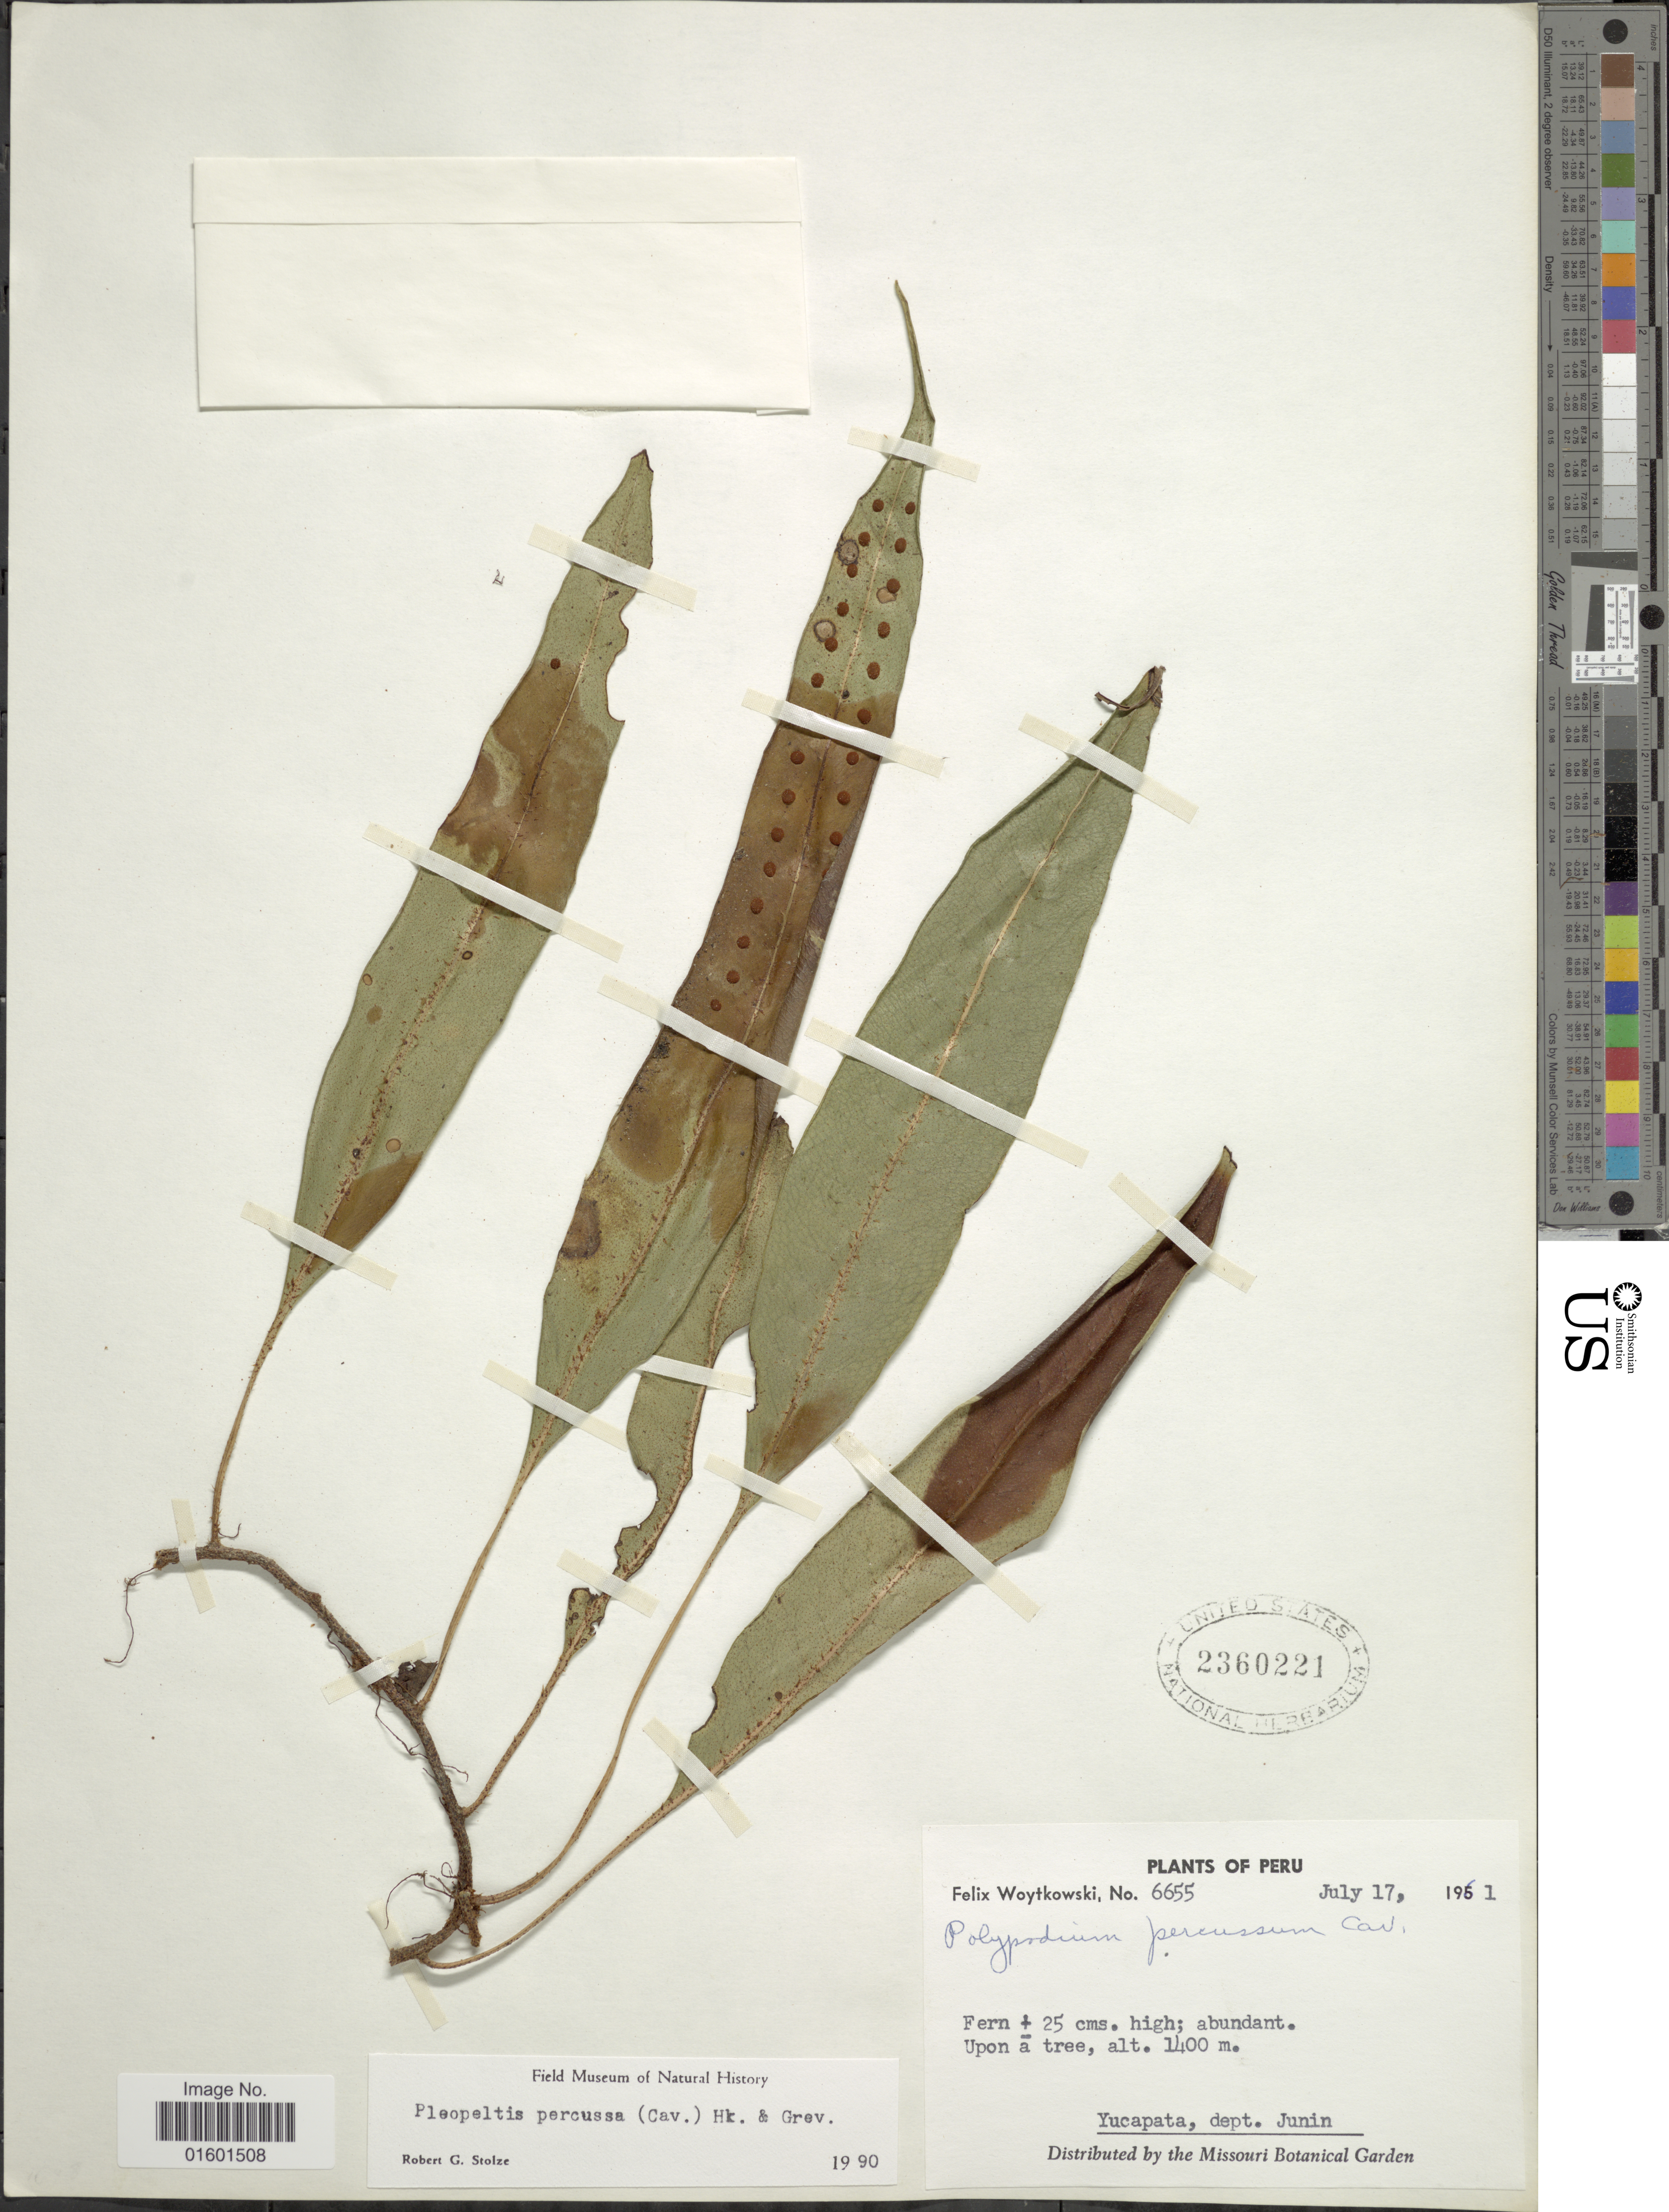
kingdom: Plantae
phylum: Tracheophyta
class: Polypodiopsida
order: Polypodiales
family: Polypodiaceae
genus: Microgramma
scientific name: Microgramma percussa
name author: (Cav.) de la Sota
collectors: F. Woytkowski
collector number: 6655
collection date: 1961-07-17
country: Peru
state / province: Junín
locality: Yucapata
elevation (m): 1400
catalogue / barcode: US 2360221